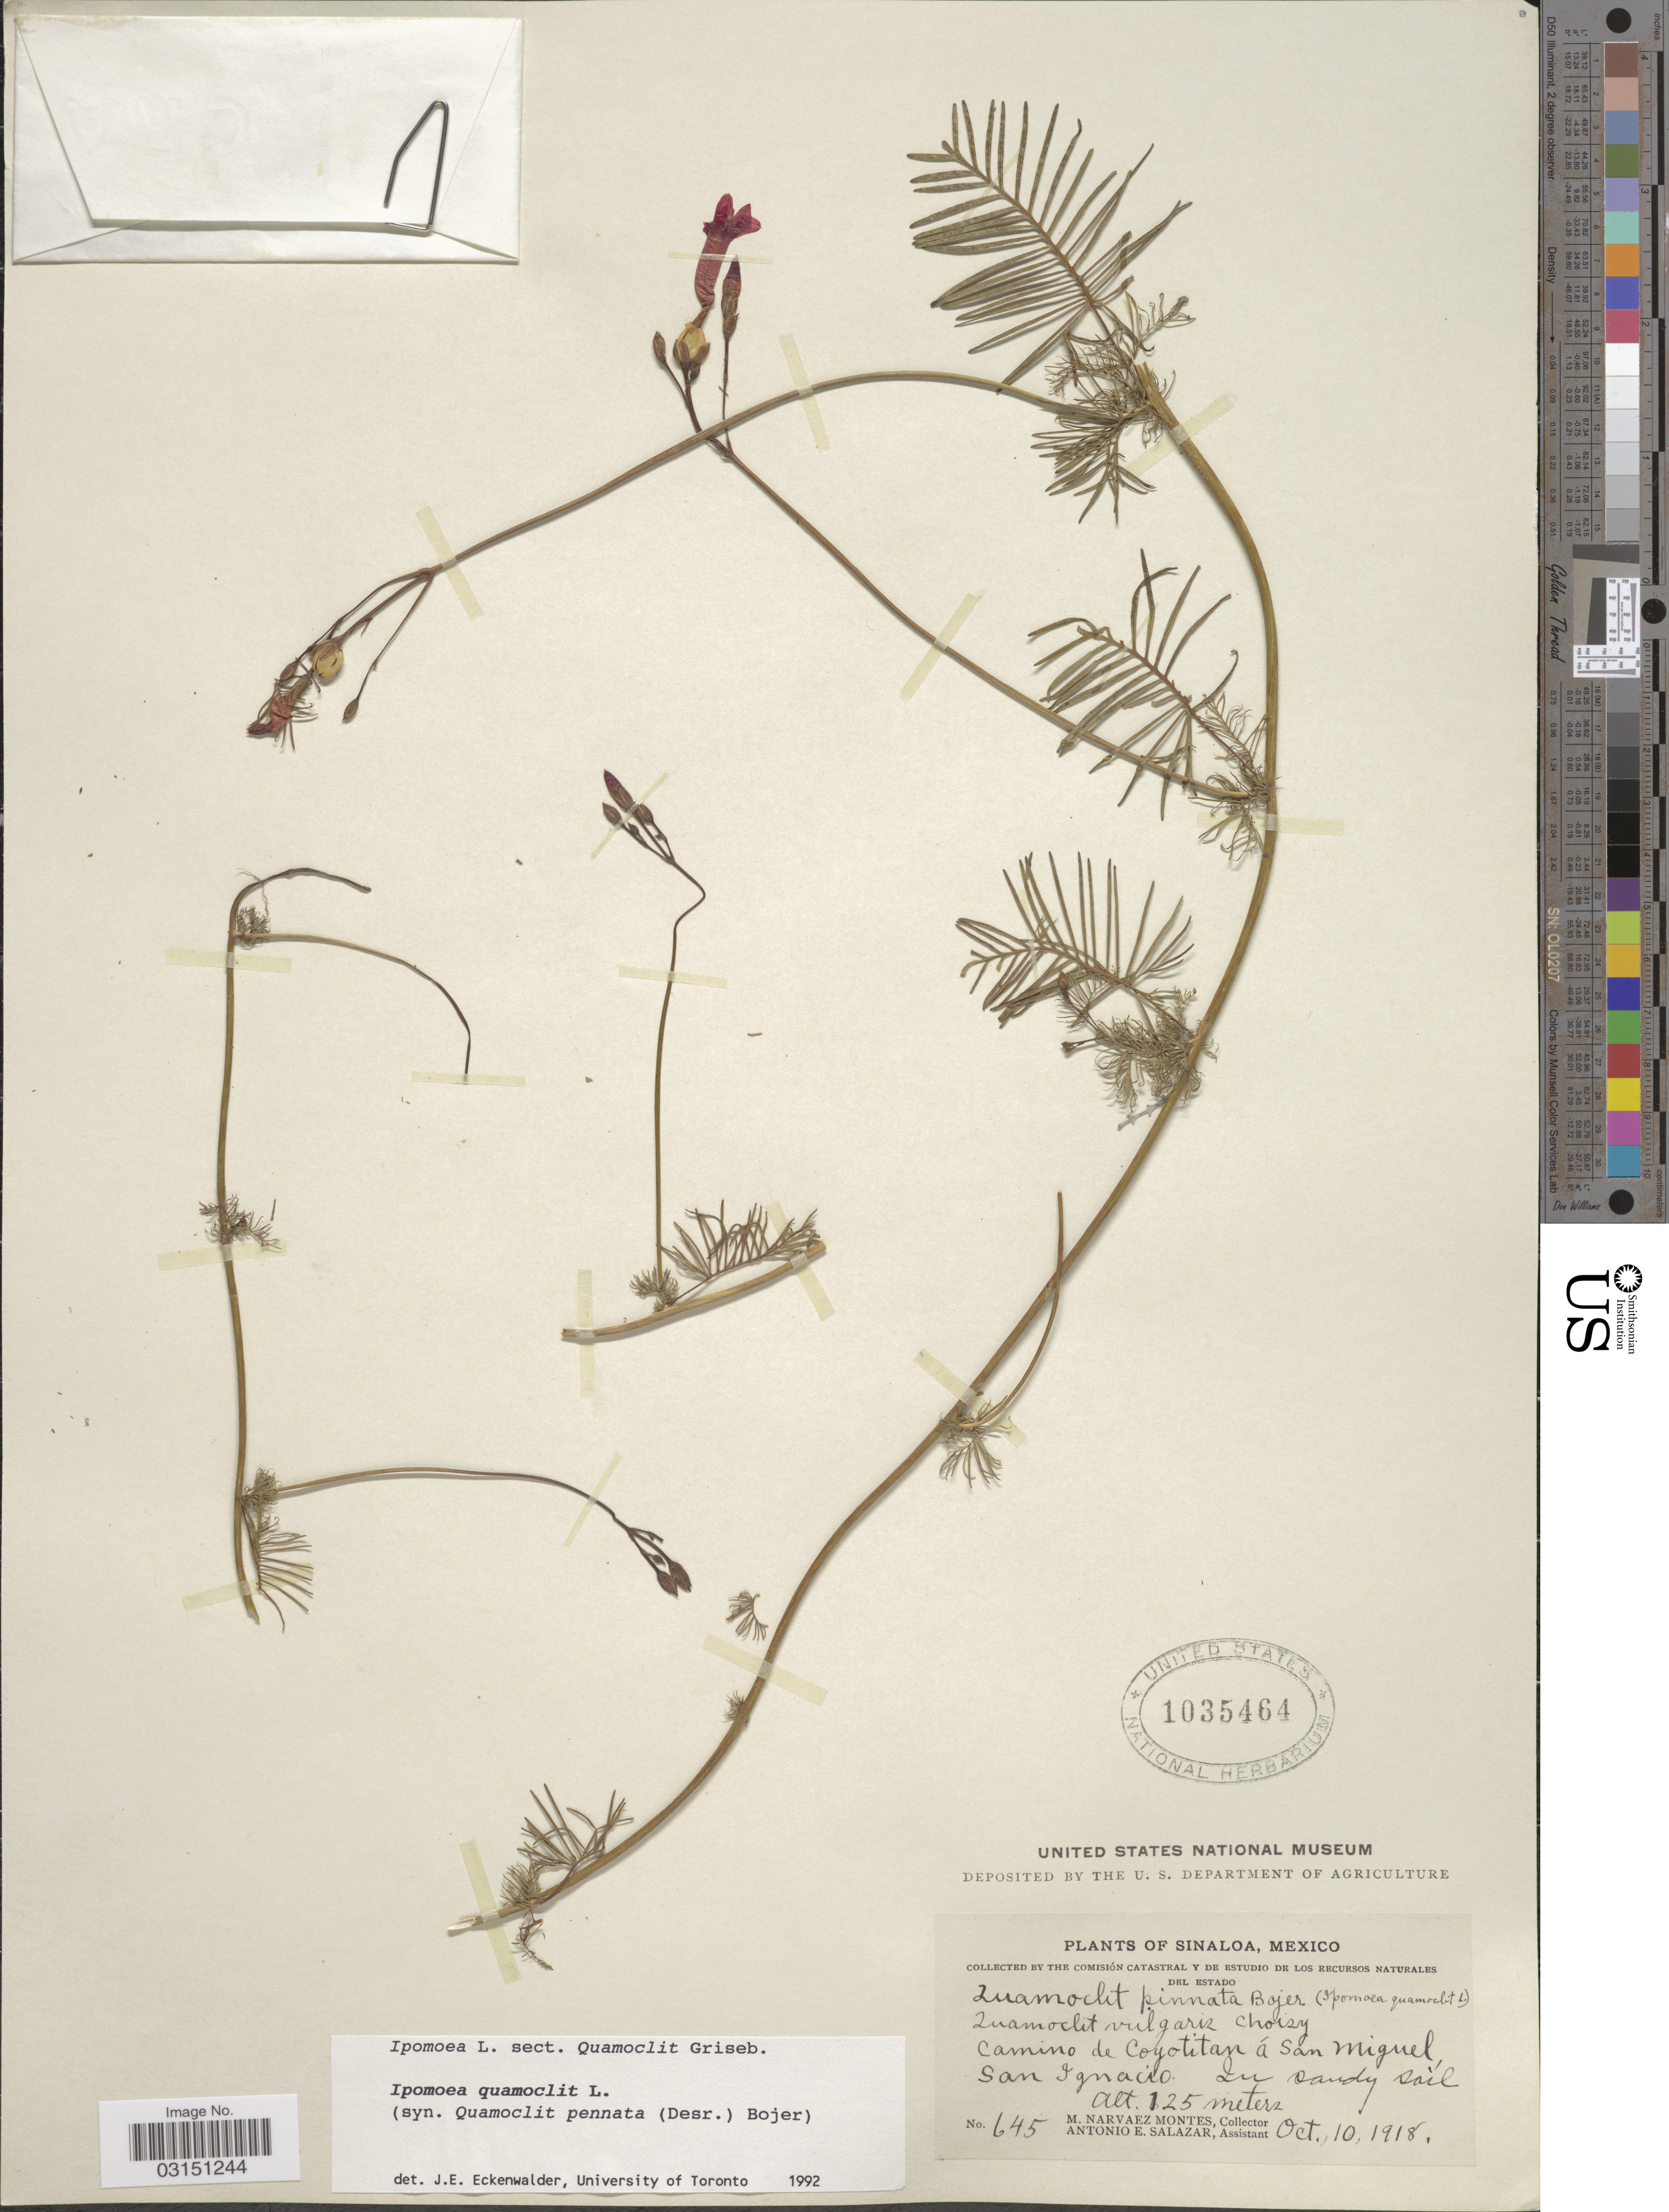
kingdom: Plantae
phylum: Tracheophyta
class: Magnoliopsida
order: Solanales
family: Convolvulaceae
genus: Ipomoea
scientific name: Ipomoea quamoclit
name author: L.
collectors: M. Narvaez-Montes & A. E. Salazar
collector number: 645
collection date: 1918-10-10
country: Mexico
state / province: Sinaloa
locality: Camino de Coyotitan á San Miguel, San Ignacio.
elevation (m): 125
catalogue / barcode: US 1035464